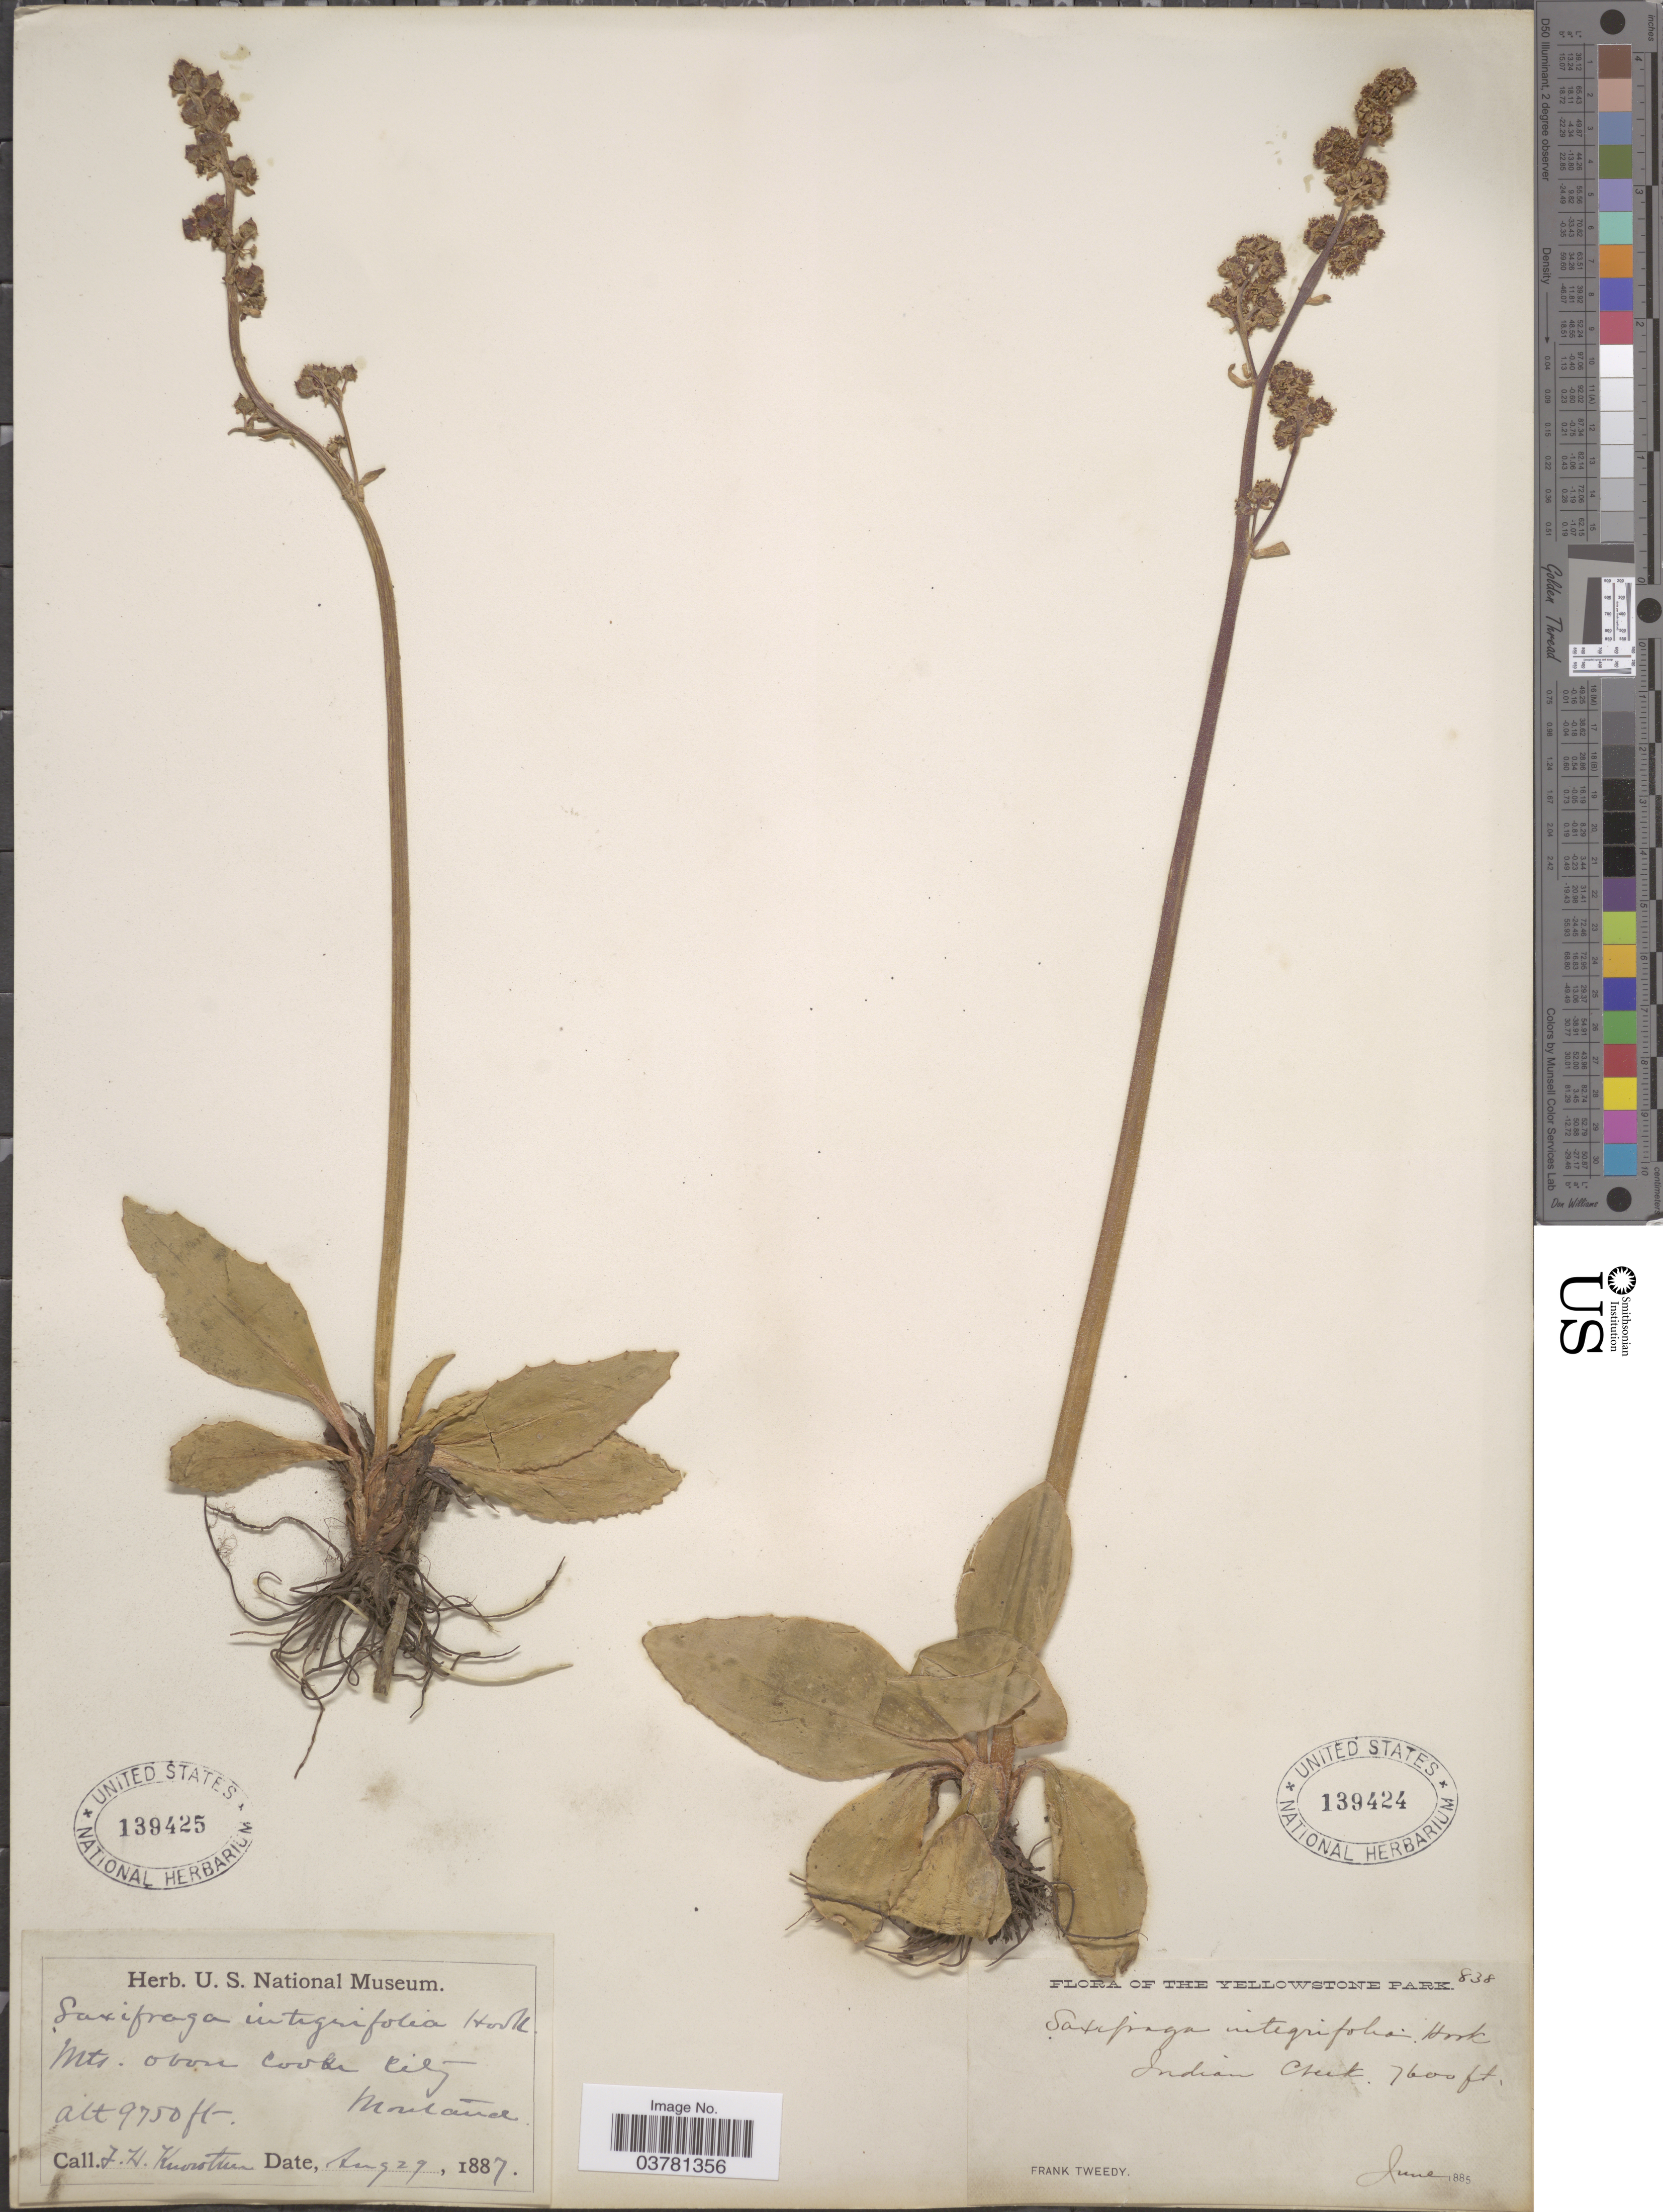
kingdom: Plantae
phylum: Tracheophyta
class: Magnoliopsida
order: Saxifragales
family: Saxifragaceae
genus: Micranthes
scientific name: Micranthes subapetala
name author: (E. Nelson) Small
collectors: F. Tweedy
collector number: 838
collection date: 1885-06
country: United States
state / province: Wyoming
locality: Yellowstone Park. Indian Creek.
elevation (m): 2316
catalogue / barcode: US 139424-2